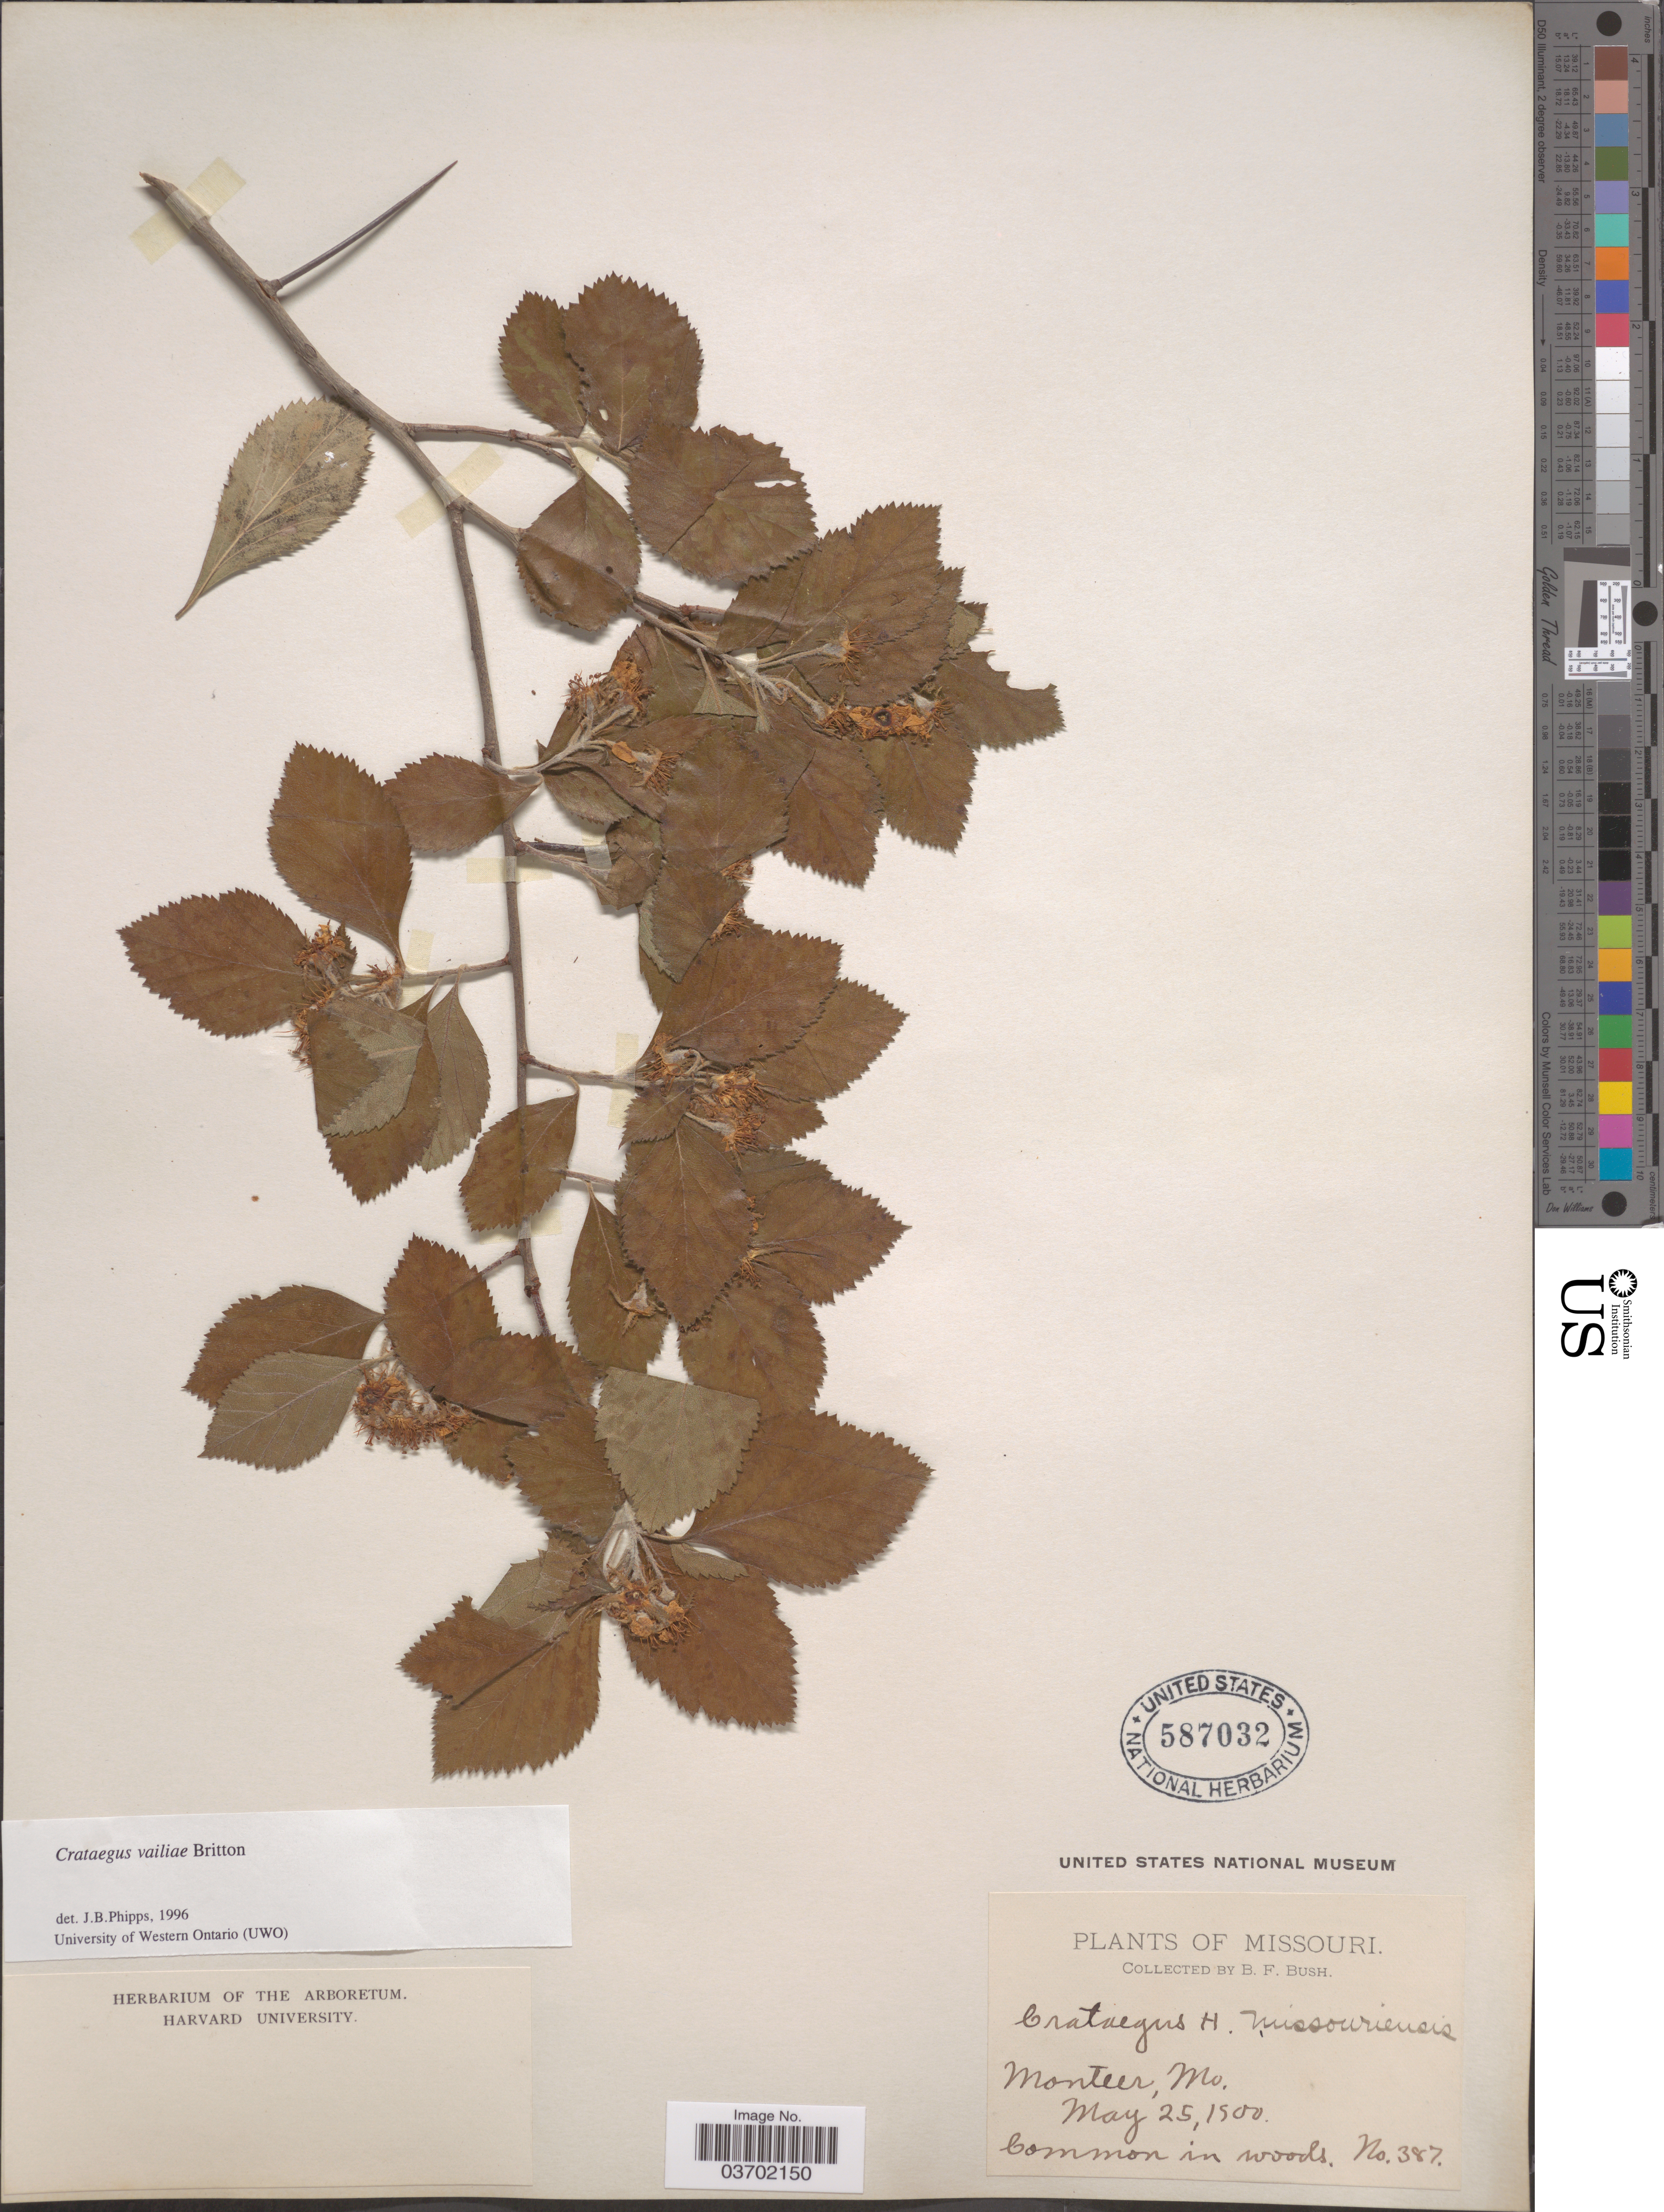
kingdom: Plantae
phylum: Tracheophyta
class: Magnoliopsida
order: Rosales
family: Rosaceae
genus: Crataegus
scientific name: Crataegus x vailiae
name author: Britton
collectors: B. F. Bush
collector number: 387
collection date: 1900-05-25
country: United States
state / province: Missouri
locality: Monteer.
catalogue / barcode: US 587032